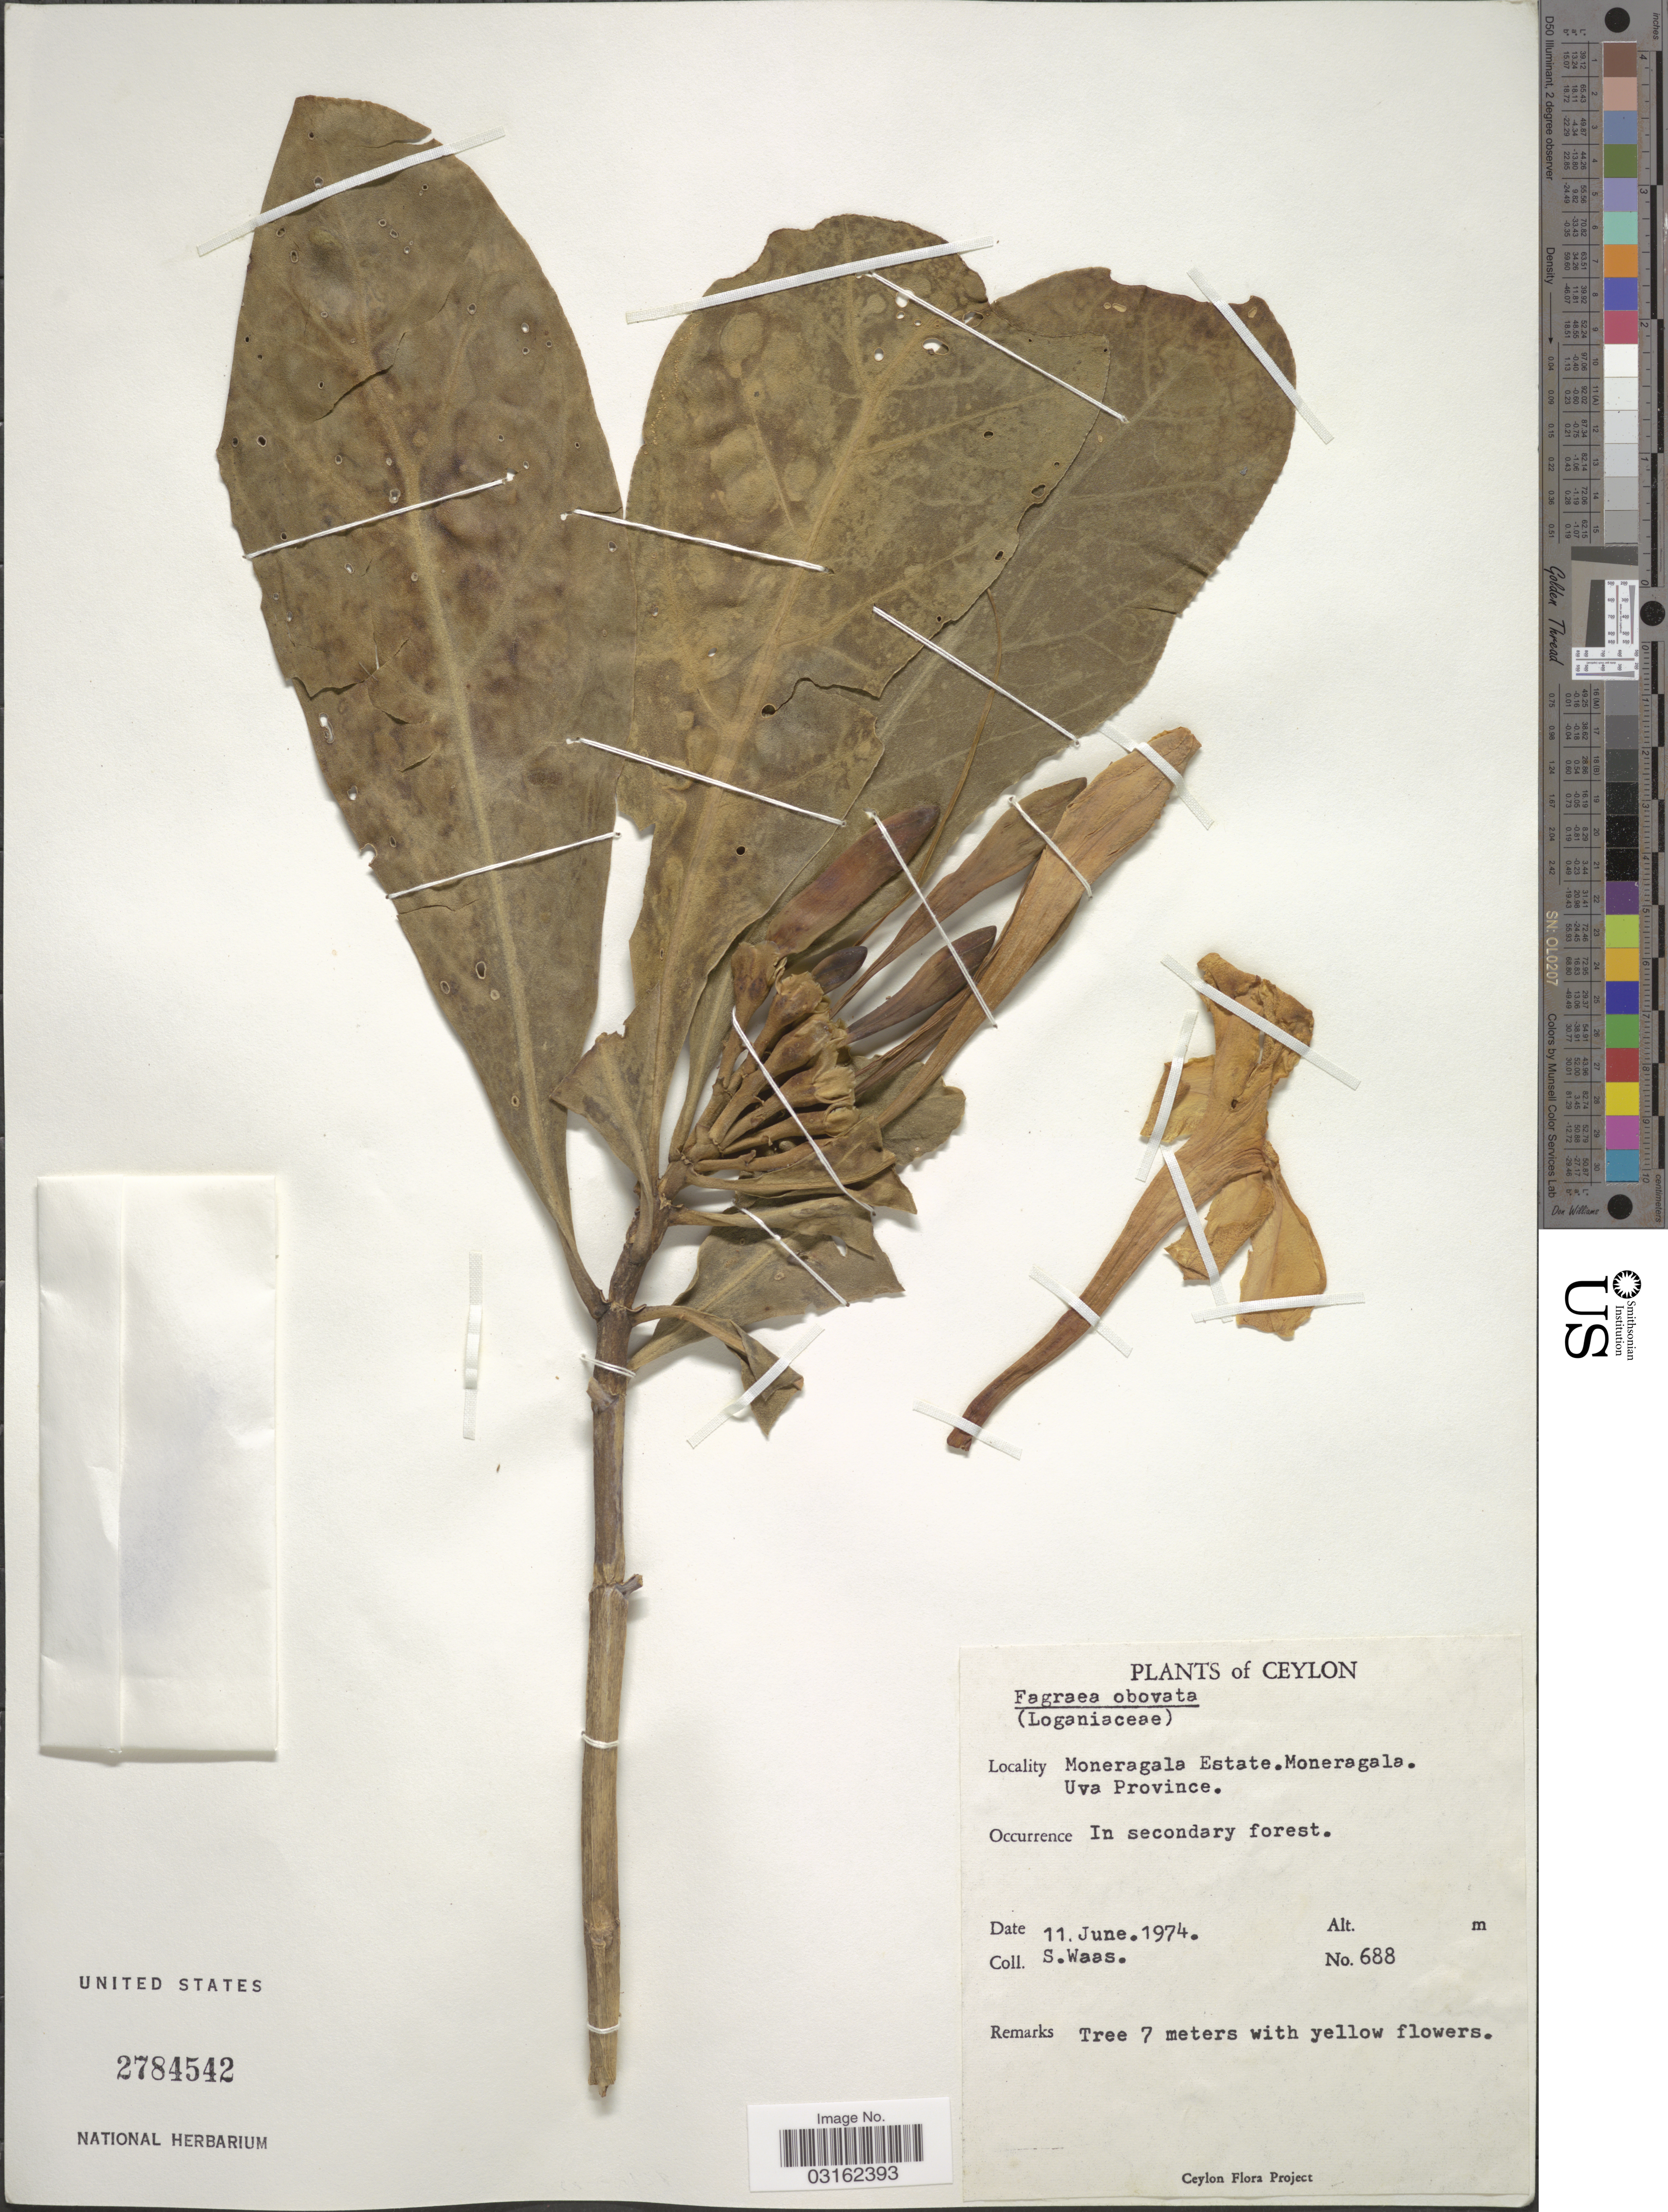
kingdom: Plantae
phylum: Tracheophyta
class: Magnoliopsida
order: Gentianales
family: Gentianaceae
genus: Fagraea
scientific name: Fagraea obovata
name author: Wall.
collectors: S. Waas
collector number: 688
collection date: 1974-06-11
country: Sri Lanka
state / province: Uva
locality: Ceylon, Moneragala Estate. Moneragala. Uva Province.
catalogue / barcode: US 2784542